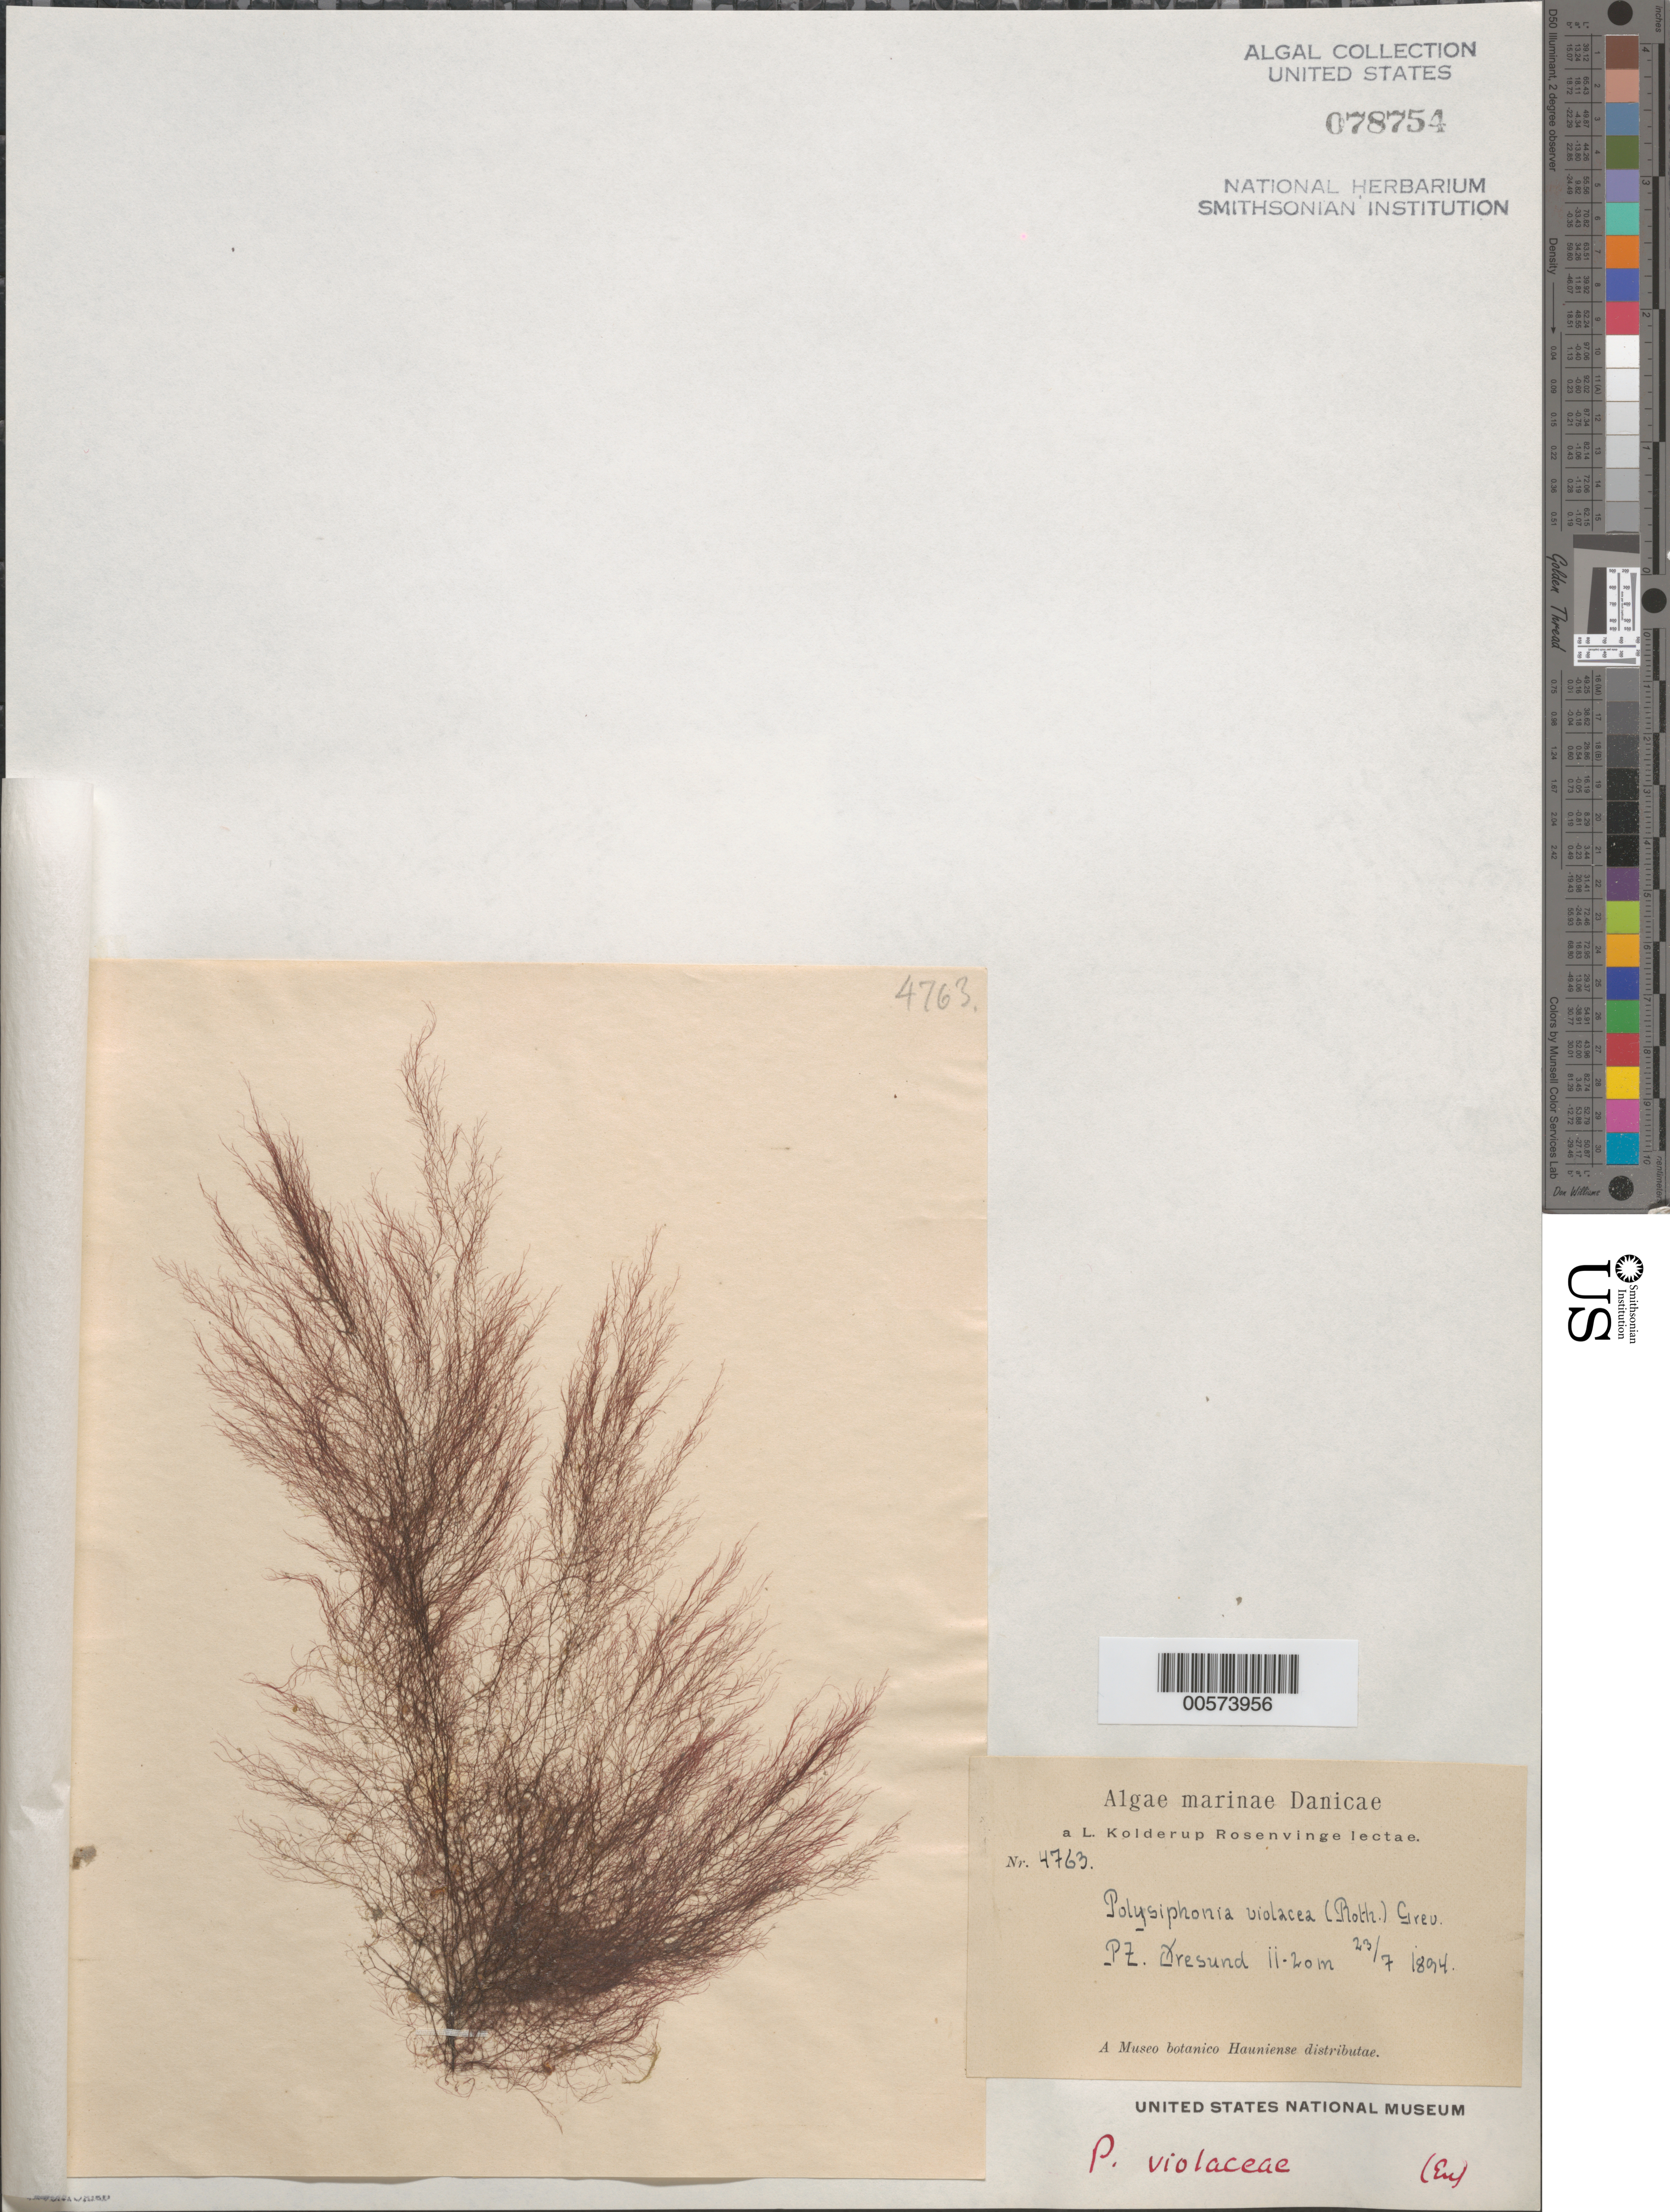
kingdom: Plantae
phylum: Rhodophyta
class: Florideophyceae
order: Ceramiales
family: Rhodomelaceae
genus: Vertebrata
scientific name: Vertebrata fucoides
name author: (Hudson) Kuntze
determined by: Algae name updating Project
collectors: L. Rosenvinge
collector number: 4763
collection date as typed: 23 Jul 1894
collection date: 1894-07-23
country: Denmark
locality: Pz. Oresund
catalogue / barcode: US 78754